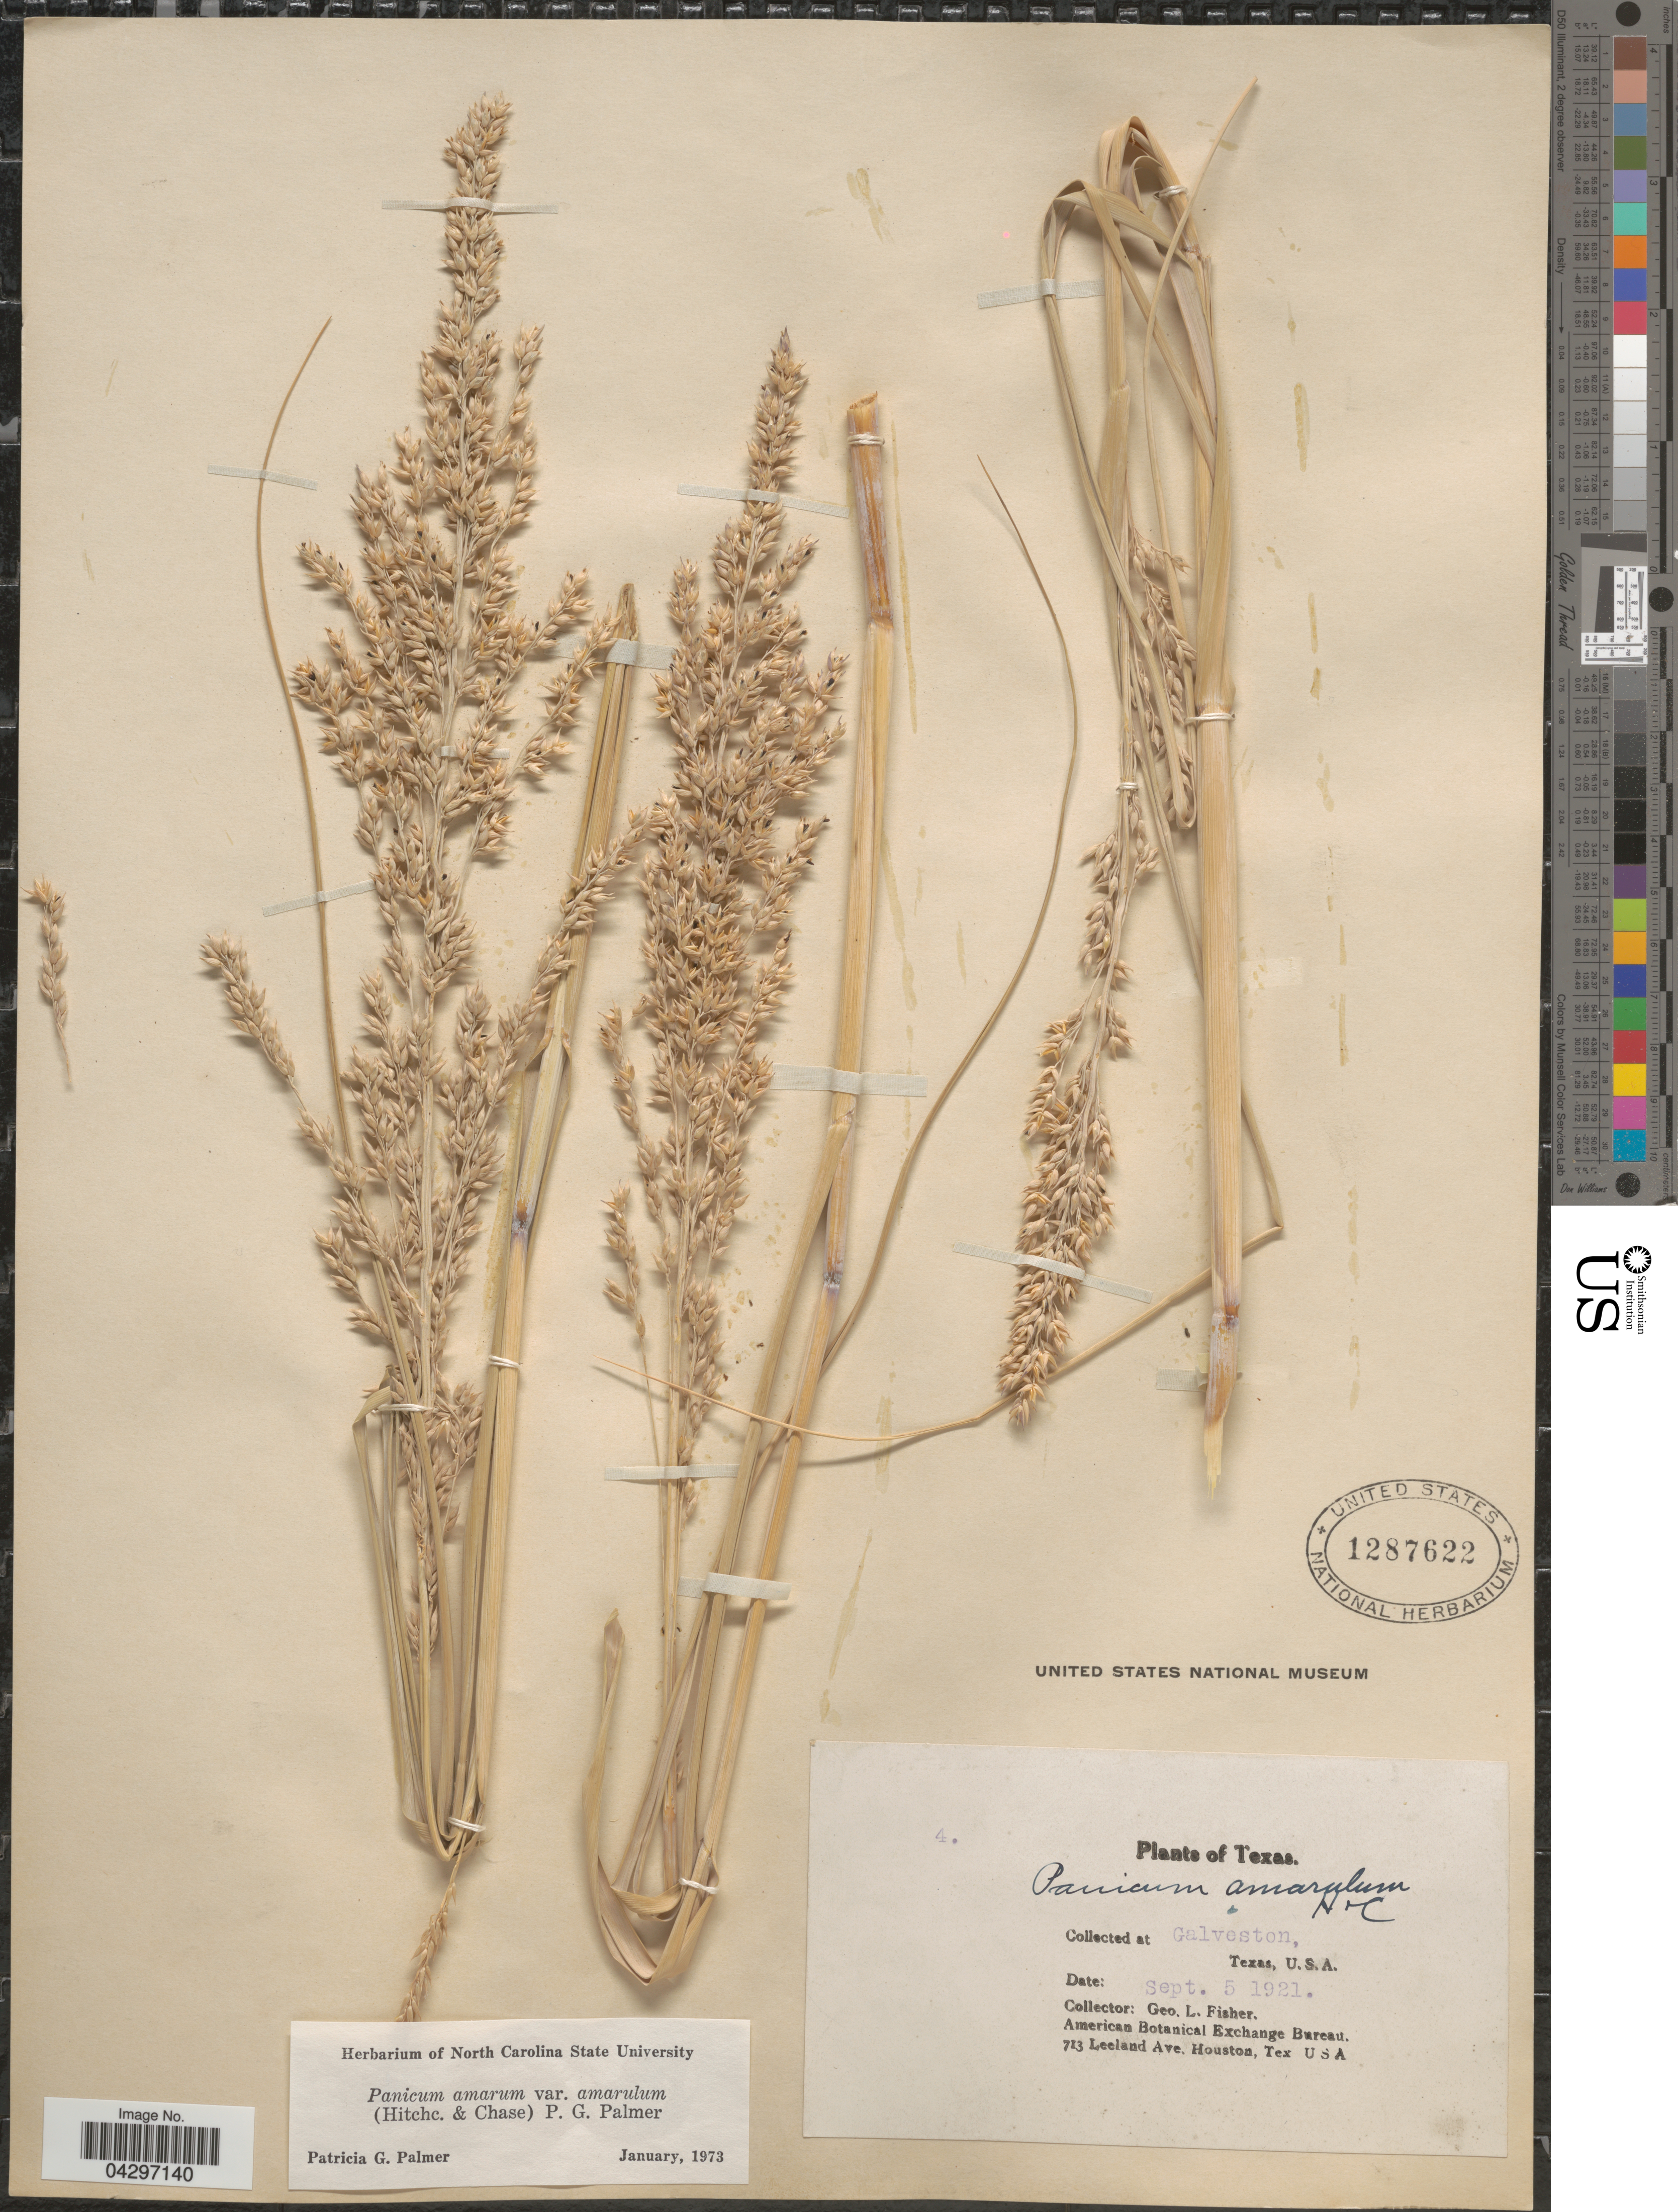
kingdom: Plantae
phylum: Tracheophyta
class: Liliopsida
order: Poales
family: Poaceae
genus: Panicum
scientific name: Panicum amarum var. amarulum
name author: (Hitchc. & Chase) Freckmann & Lelong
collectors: G. L. Fisher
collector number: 4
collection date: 1921-09-05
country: United States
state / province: Texas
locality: Galveston.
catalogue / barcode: US 1287622